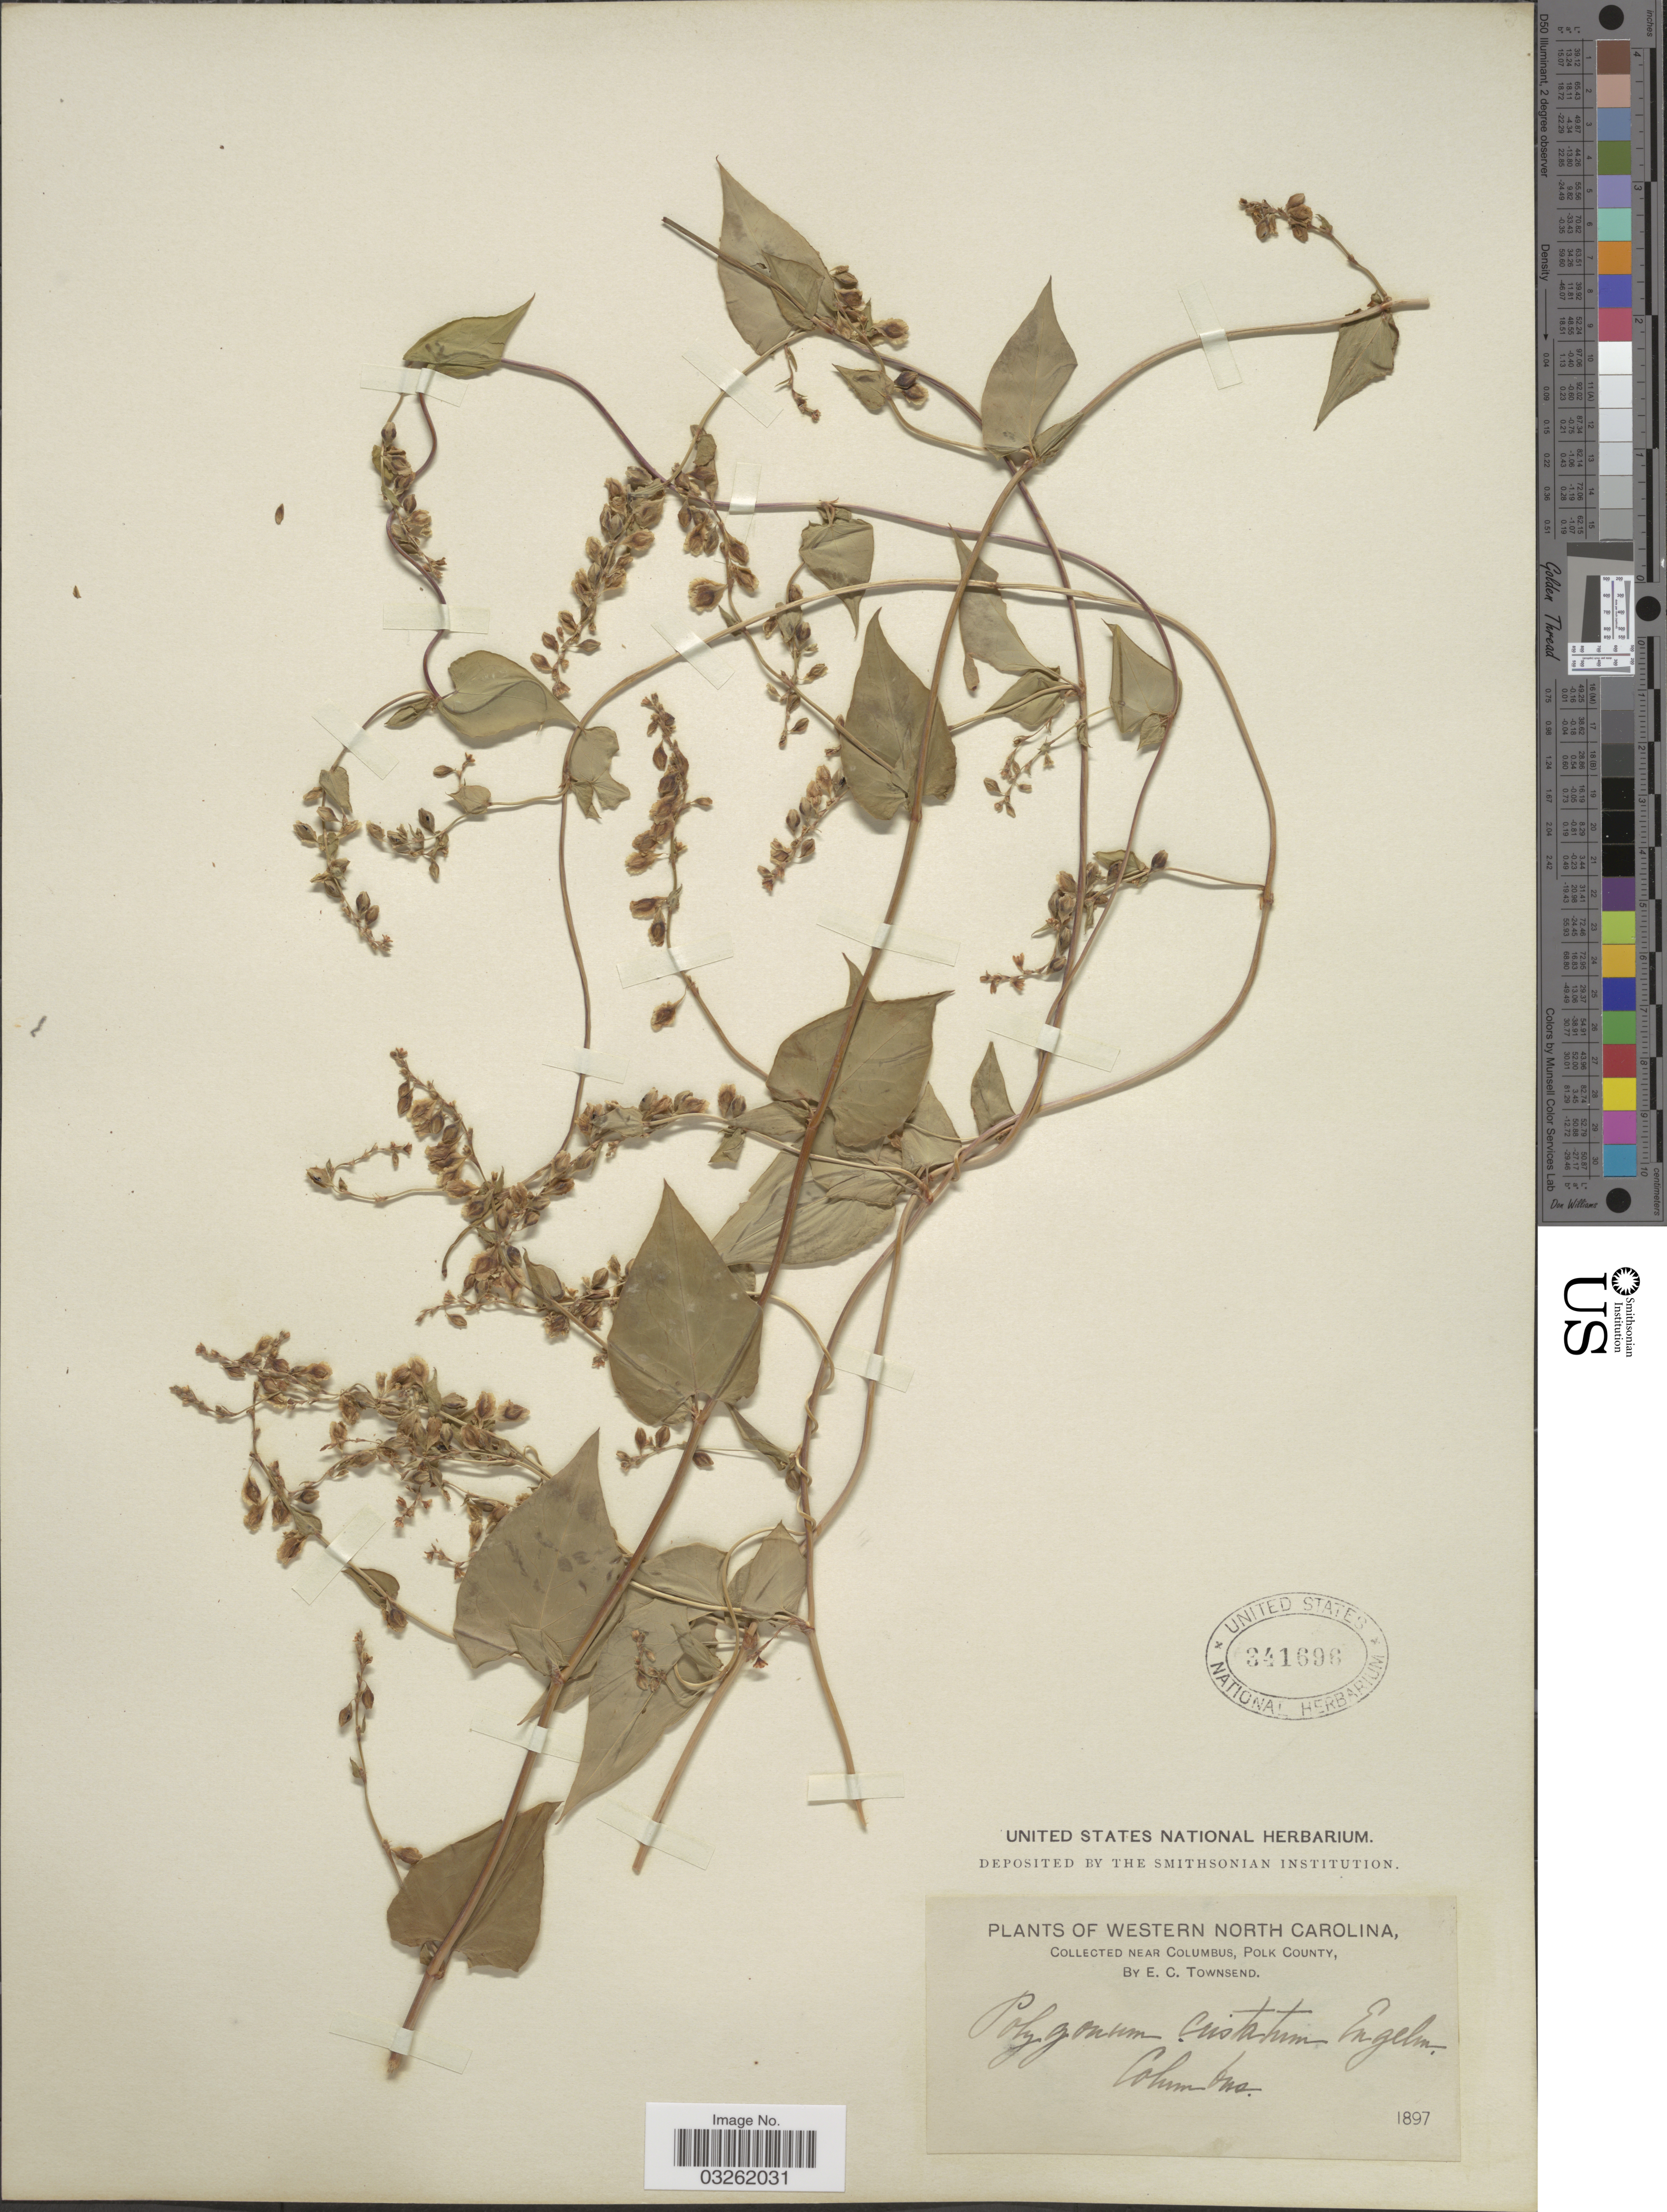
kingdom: Plantae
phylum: Tracheophyta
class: Magnoliopsida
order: Caryophyllales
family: Polygonaceae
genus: Fallopia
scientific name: Fallopia scandens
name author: (L.) Holub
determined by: Strong, Mark T., (BOT), Smithsonian Institution - National Museum of Natural History (UNITED STATES)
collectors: E. C. Townsend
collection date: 1897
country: United States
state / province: North Carolina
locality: Western North Carolina. Near Columbus, Polk County. Columbus.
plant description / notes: Fallopia cristata (Engelm. & A. Gray) Holub here treated as a heterotypic synonym.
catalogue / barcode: US 341696